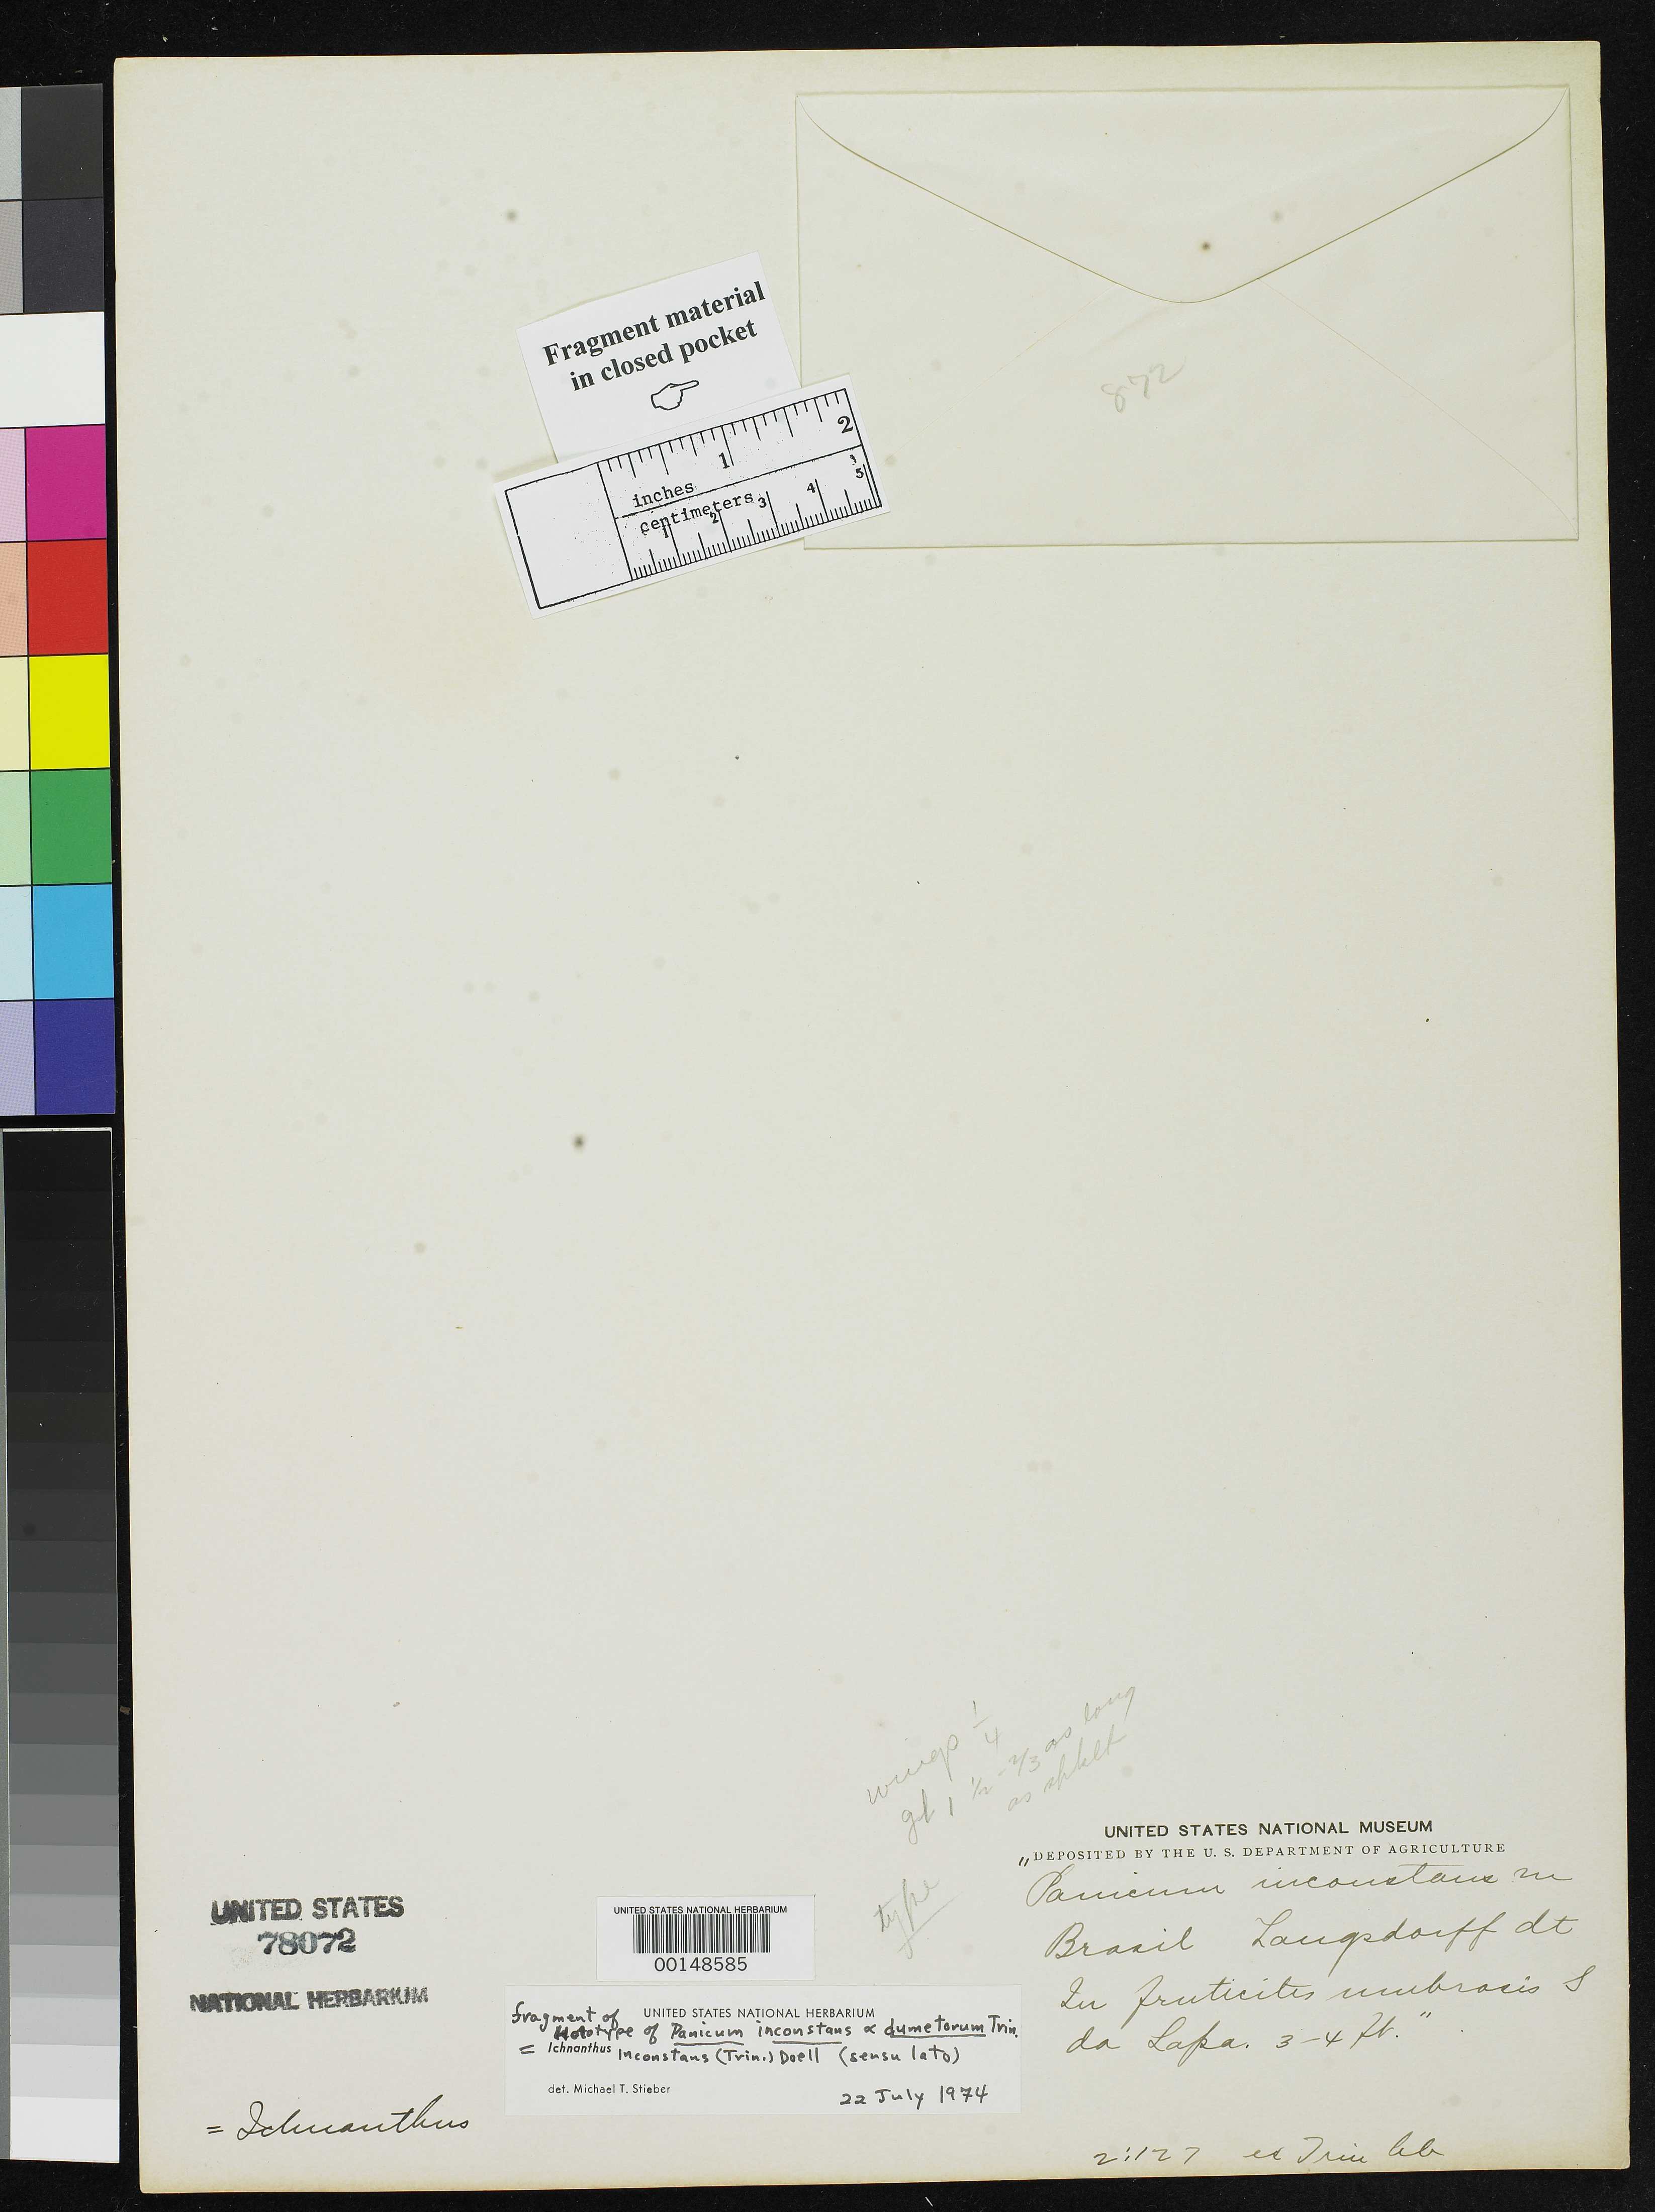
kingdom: Plantae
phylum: Tracheophyta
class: Liliopsida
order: Poales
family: Poaceae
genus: Panicum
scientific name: Panicum inconstans var. dumetorum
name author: Trin.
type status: Type Fragment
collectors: G. H. von Langsdorff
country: Brazil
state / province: Minas Gerais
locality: Serra da Lapa.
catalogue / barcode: US 78072